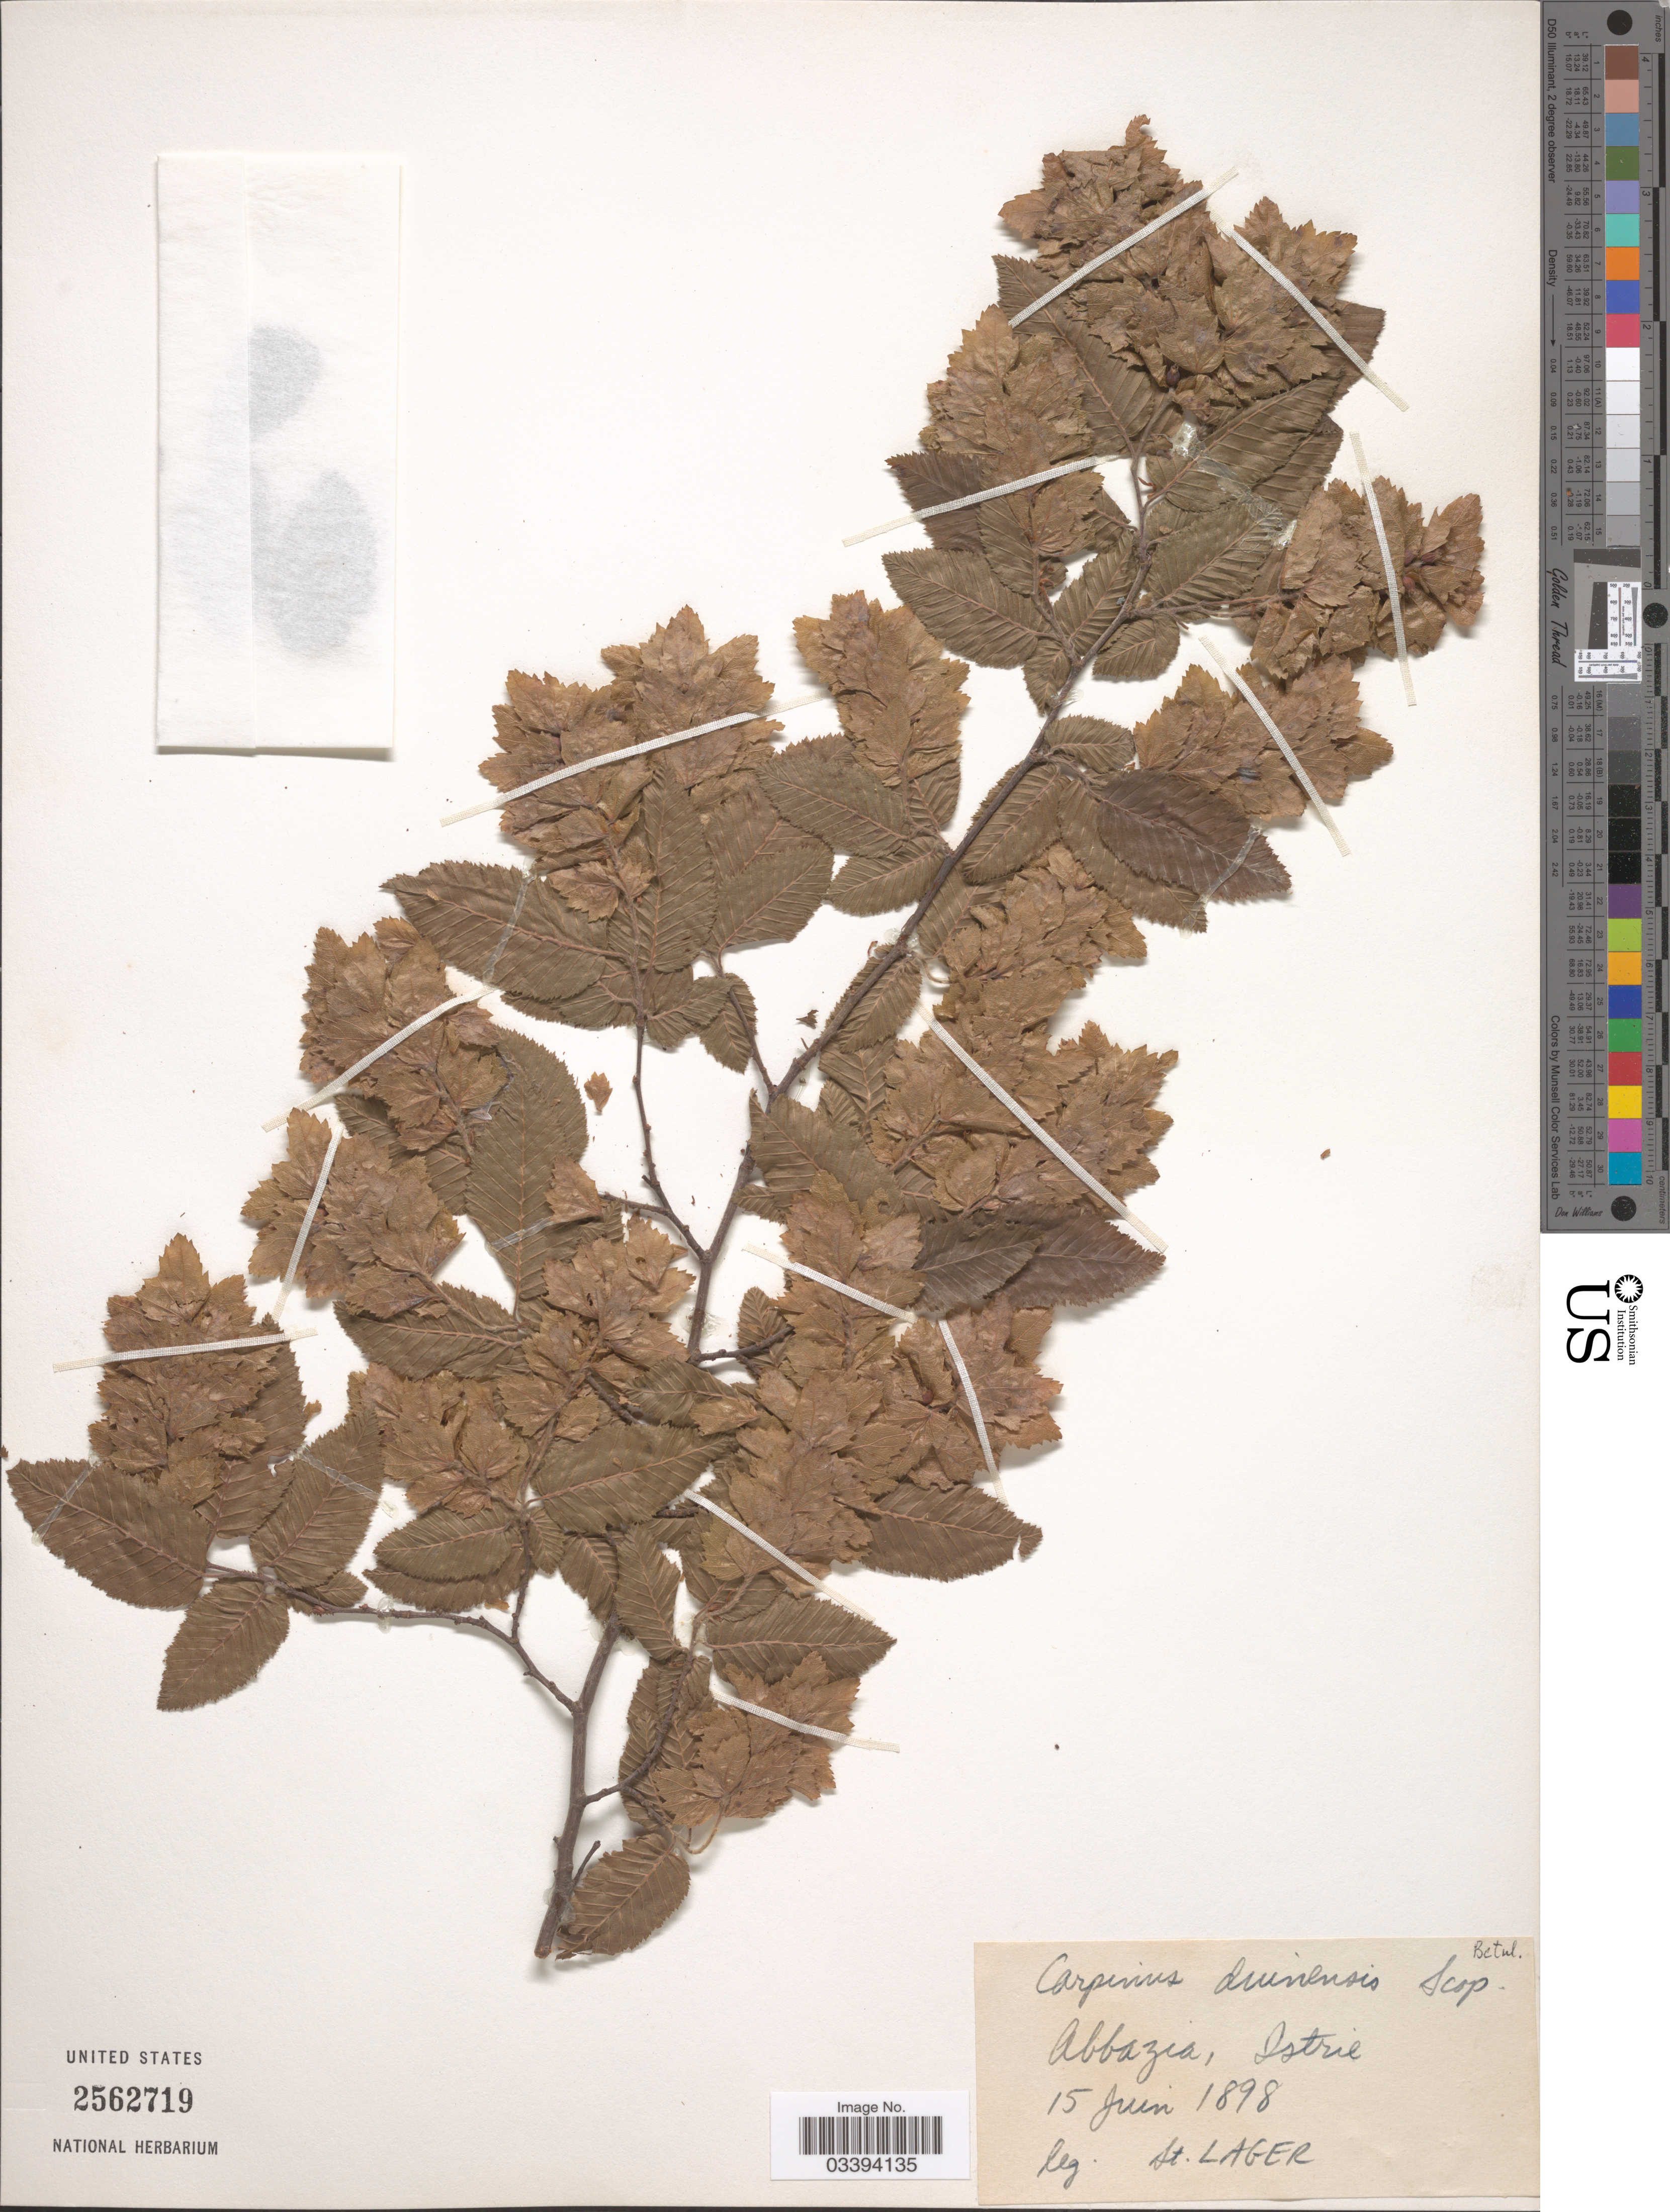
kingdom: Plantae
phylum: Tracheophyta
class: Magnoliopsida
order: Fagales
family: Betulaceae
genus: Carpinus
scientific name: Carpinus orientalis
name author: Mill.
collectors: -. St. Lager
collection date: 1898-06-15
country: Croatia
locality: Abbazia, Istrie.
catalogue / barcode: US 2562719